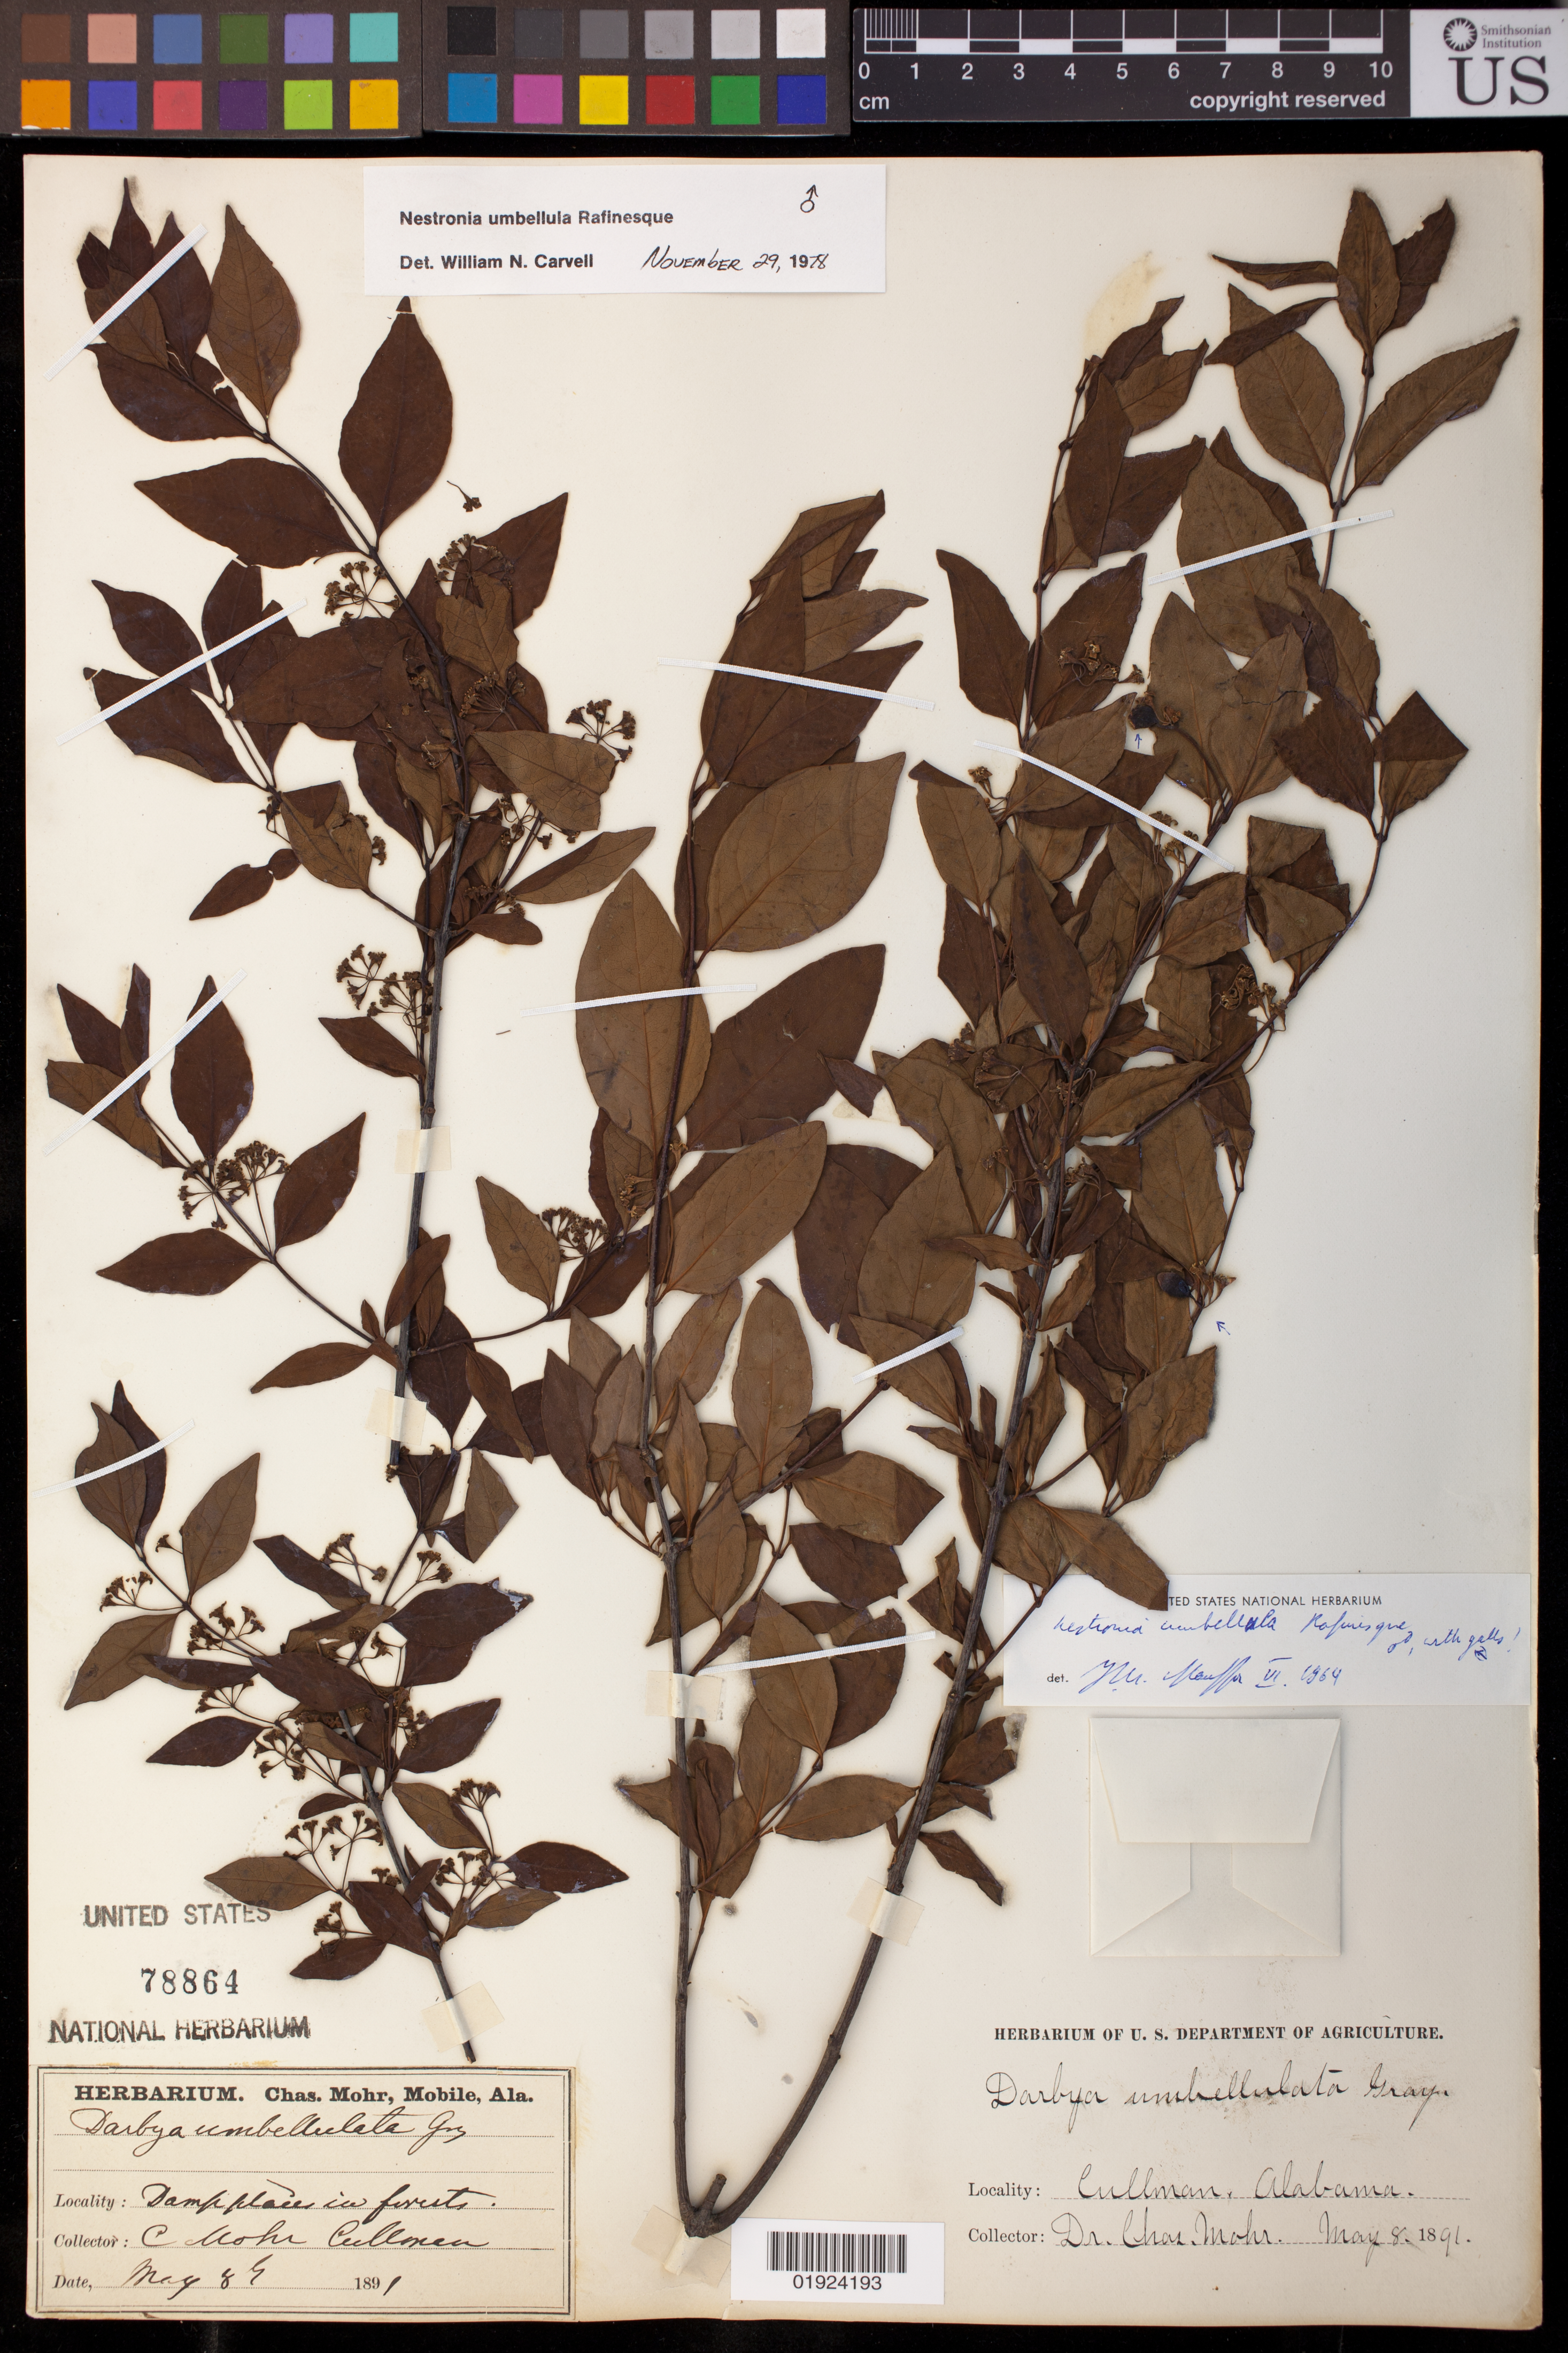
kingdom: Plantae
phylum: Tracheophyta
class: Magnoliopsida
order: Santalales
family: Santalaceae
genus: Nestronia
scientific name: Nestronia umbellula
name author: Raf.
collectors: C. T. Mohr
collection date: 1891-05-08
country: United States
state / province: Alabama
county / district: Cullman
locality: Cullman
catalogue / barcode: US 78864